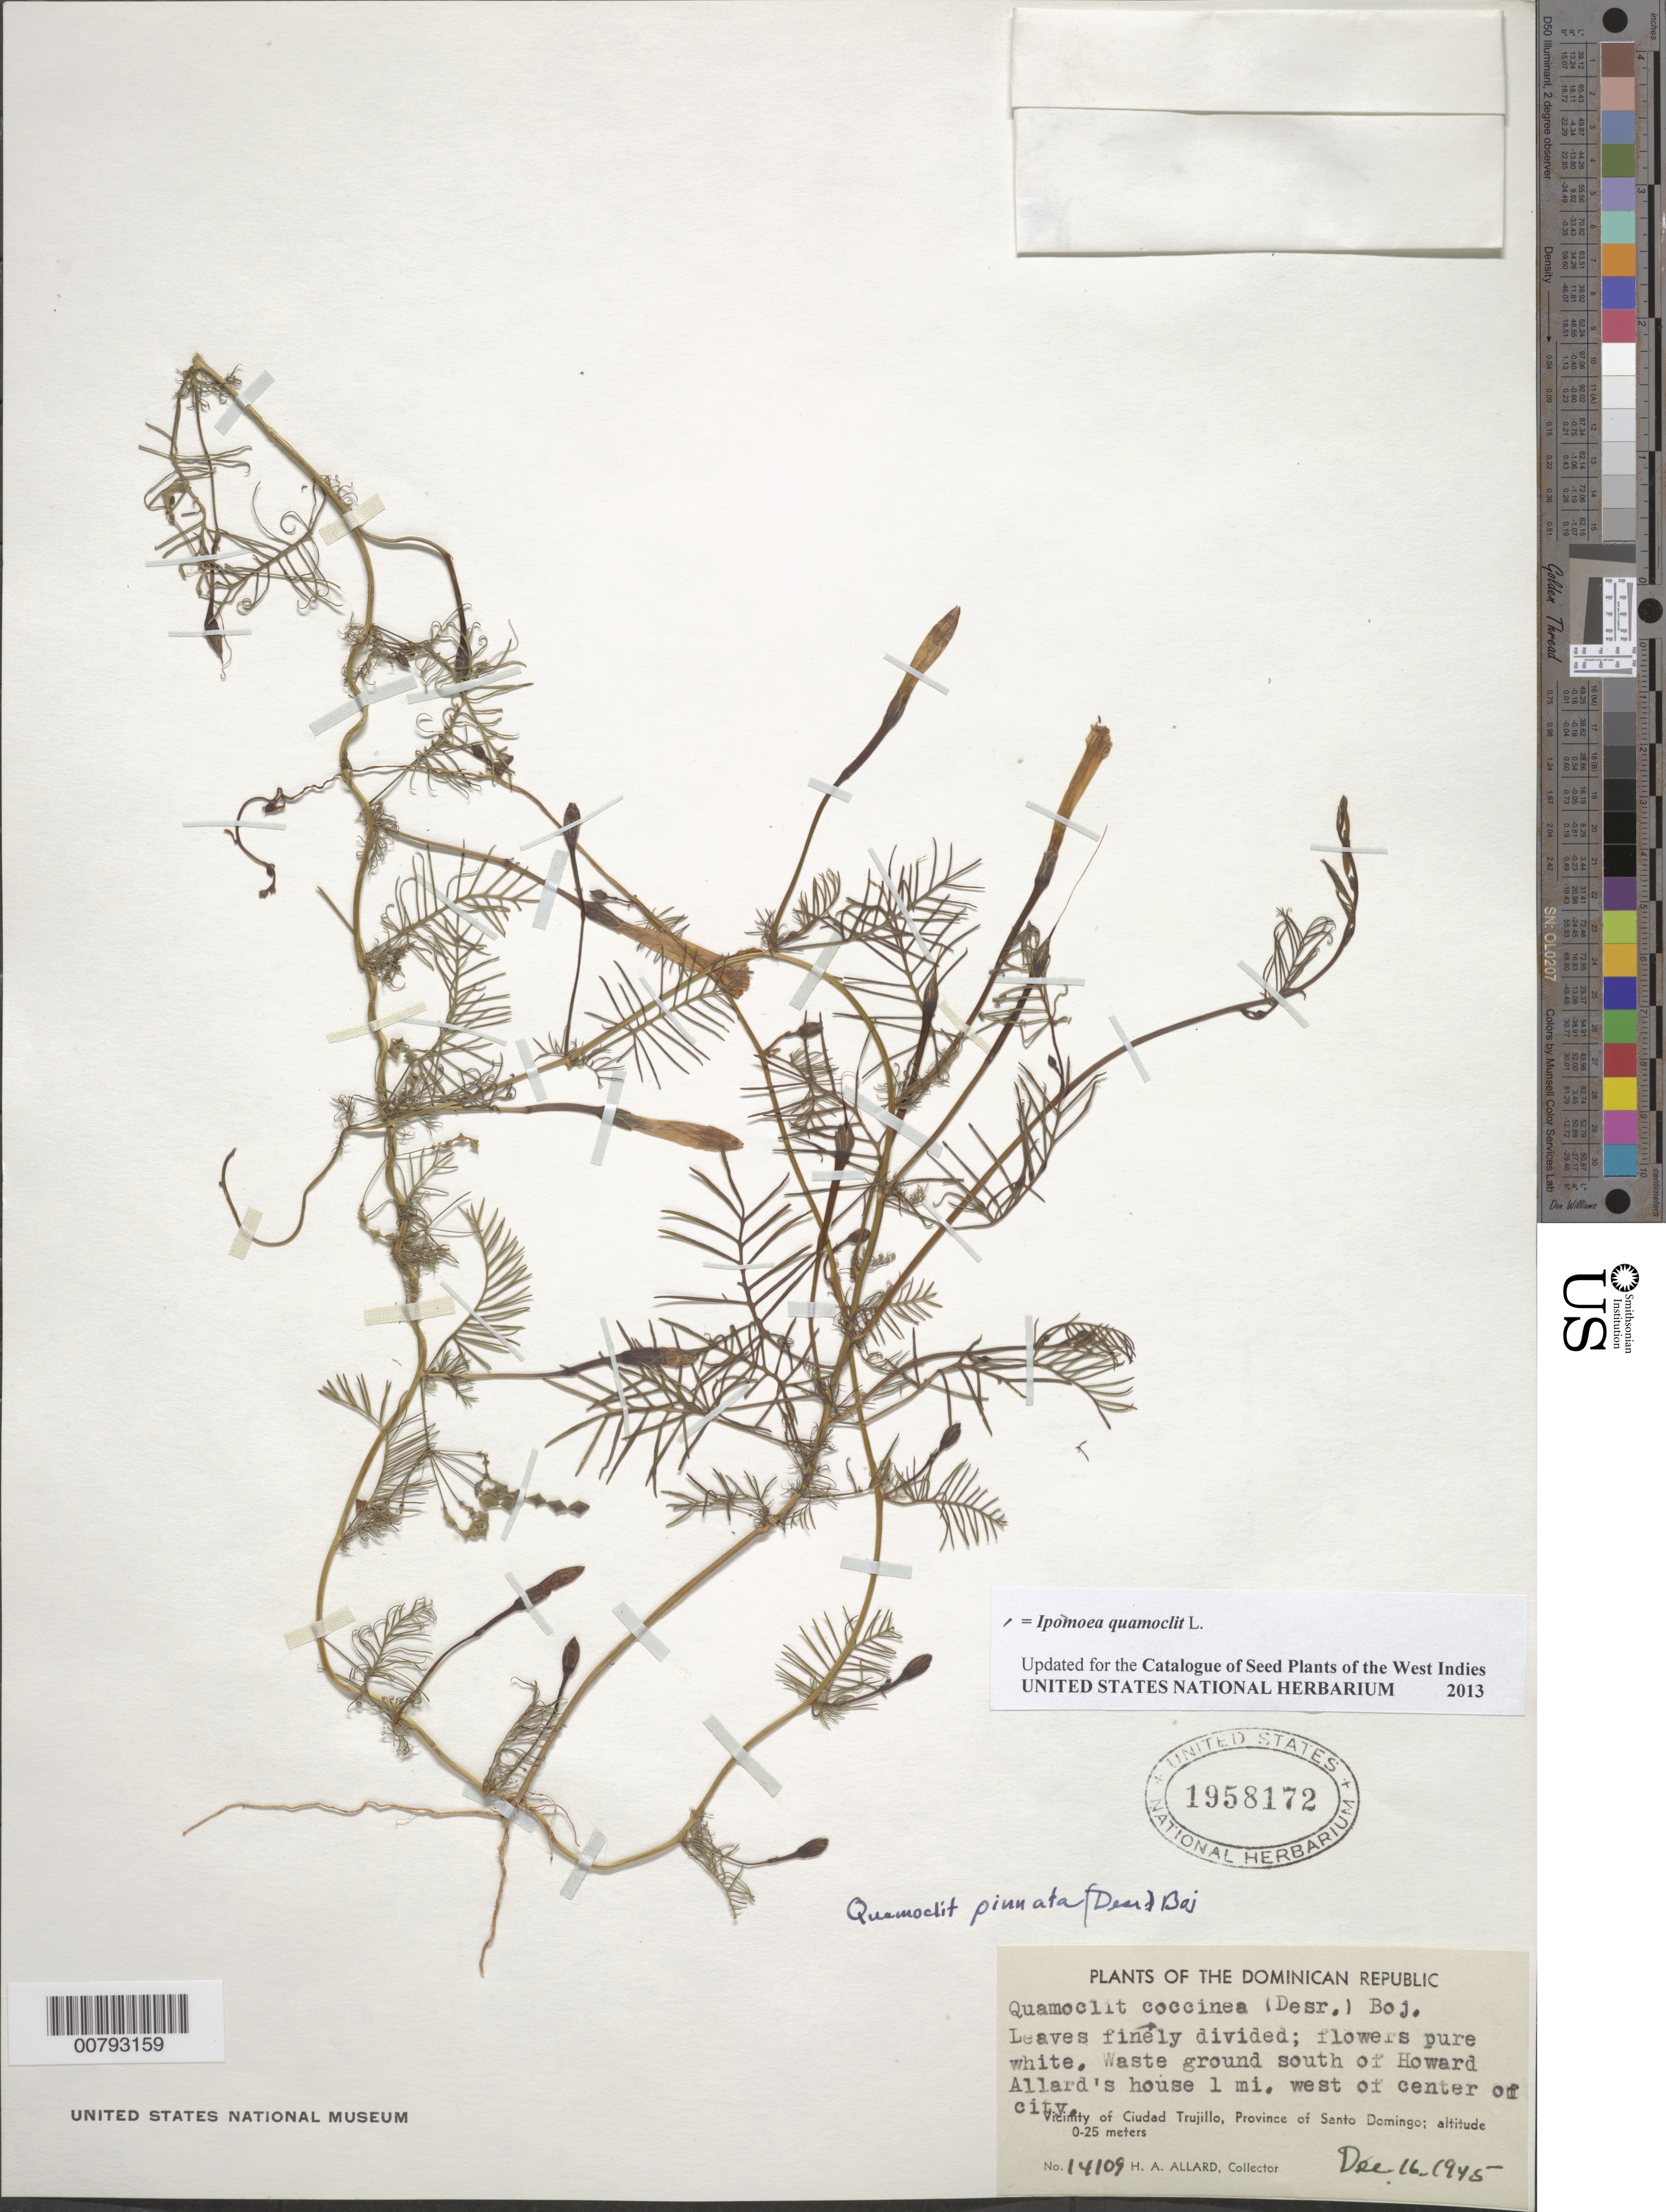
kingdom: Plantae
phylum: Tracheophyta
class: Magnoliopsida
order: Solanales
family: Convolvulaceae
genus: Ipomoea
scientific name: Ipomoea quamoclit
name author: L.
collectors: H. A. Allard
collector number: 14109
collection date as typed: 16 Dec 1945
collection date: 1945-12-16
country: Dominican Republic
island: Hispaniola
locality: Province of Santo Domingo, vicinity of Ciudad Trujillo, south of Howard Allard's home, 1 mile W. of Center of city.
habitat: Waste ground.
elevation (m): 0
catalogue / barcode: US 1958172